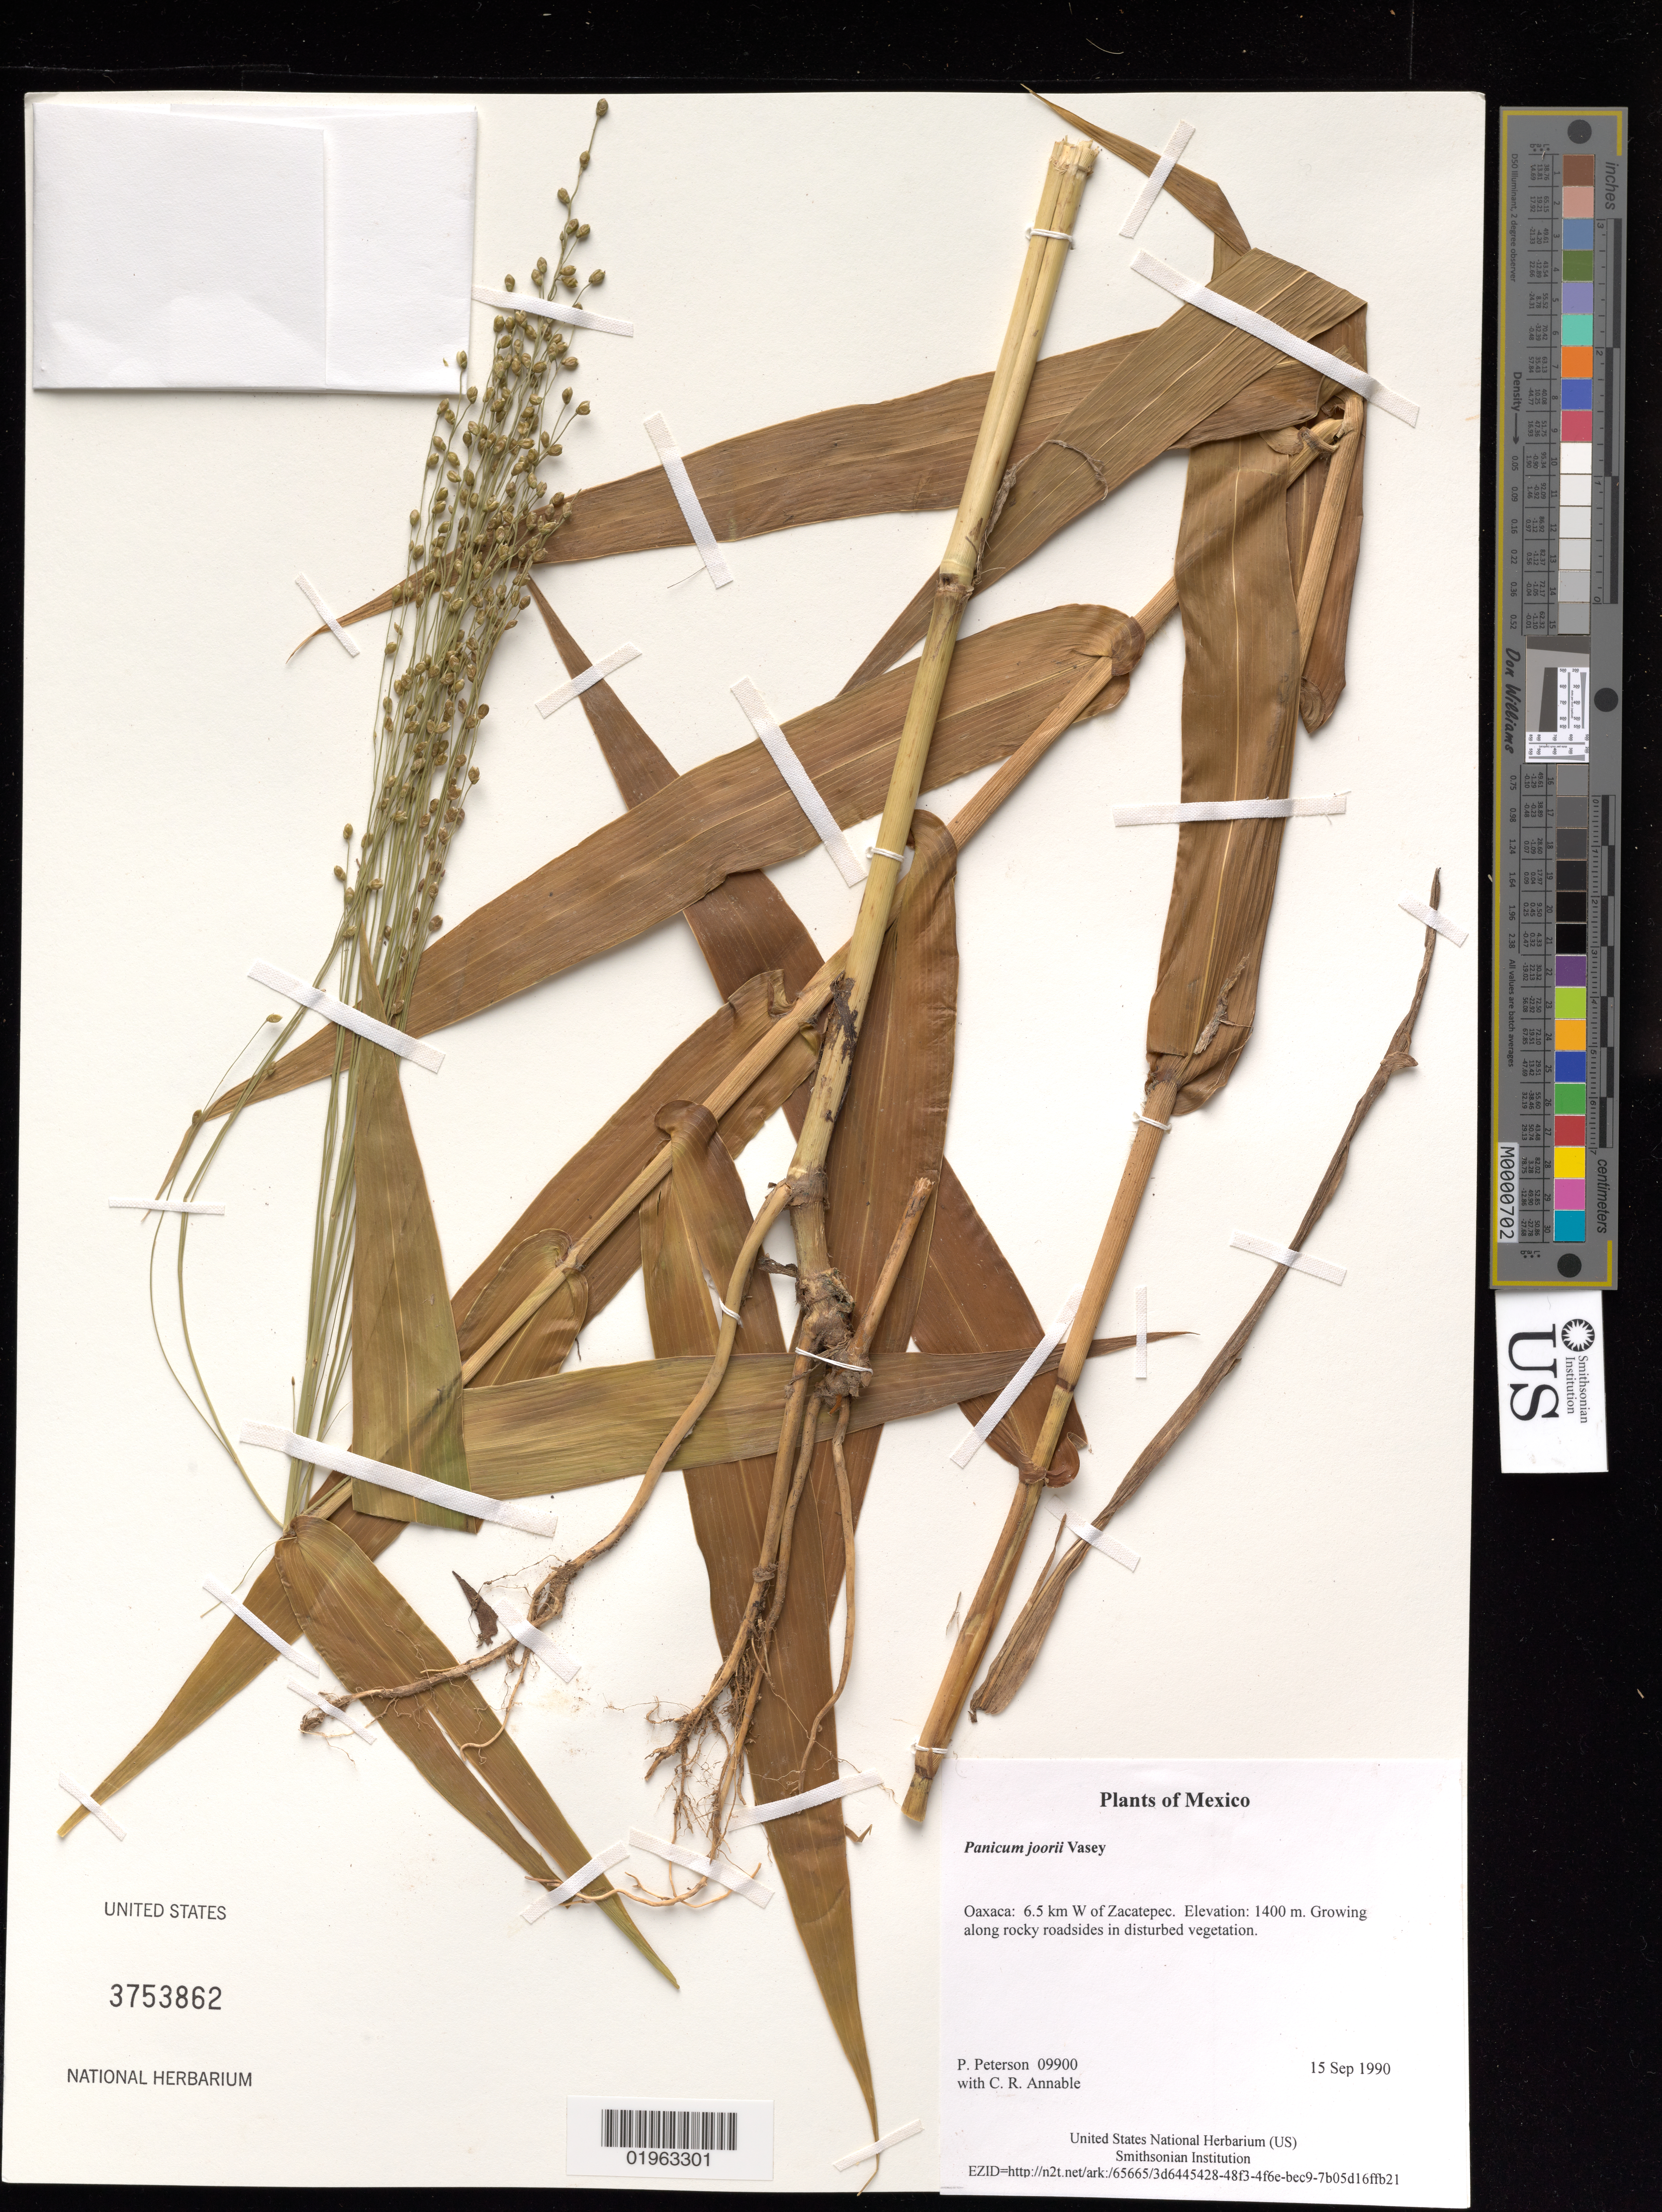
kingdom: Plantae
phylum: Tracheophyta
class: Liliopsida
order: Poales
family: Poaceae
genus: Panicum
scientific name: Panicum sp.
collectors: P. M. Peterson & C. R. Annable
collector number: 09900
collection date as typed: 15 Sep 1990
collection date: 1990-09-15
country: Mexico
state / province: Oaxaca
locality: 6.5 km W of Zacatepec.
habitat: Growing along rocky roadsides in disturbed vegetation.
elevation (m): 1400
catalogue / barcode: US 3753862